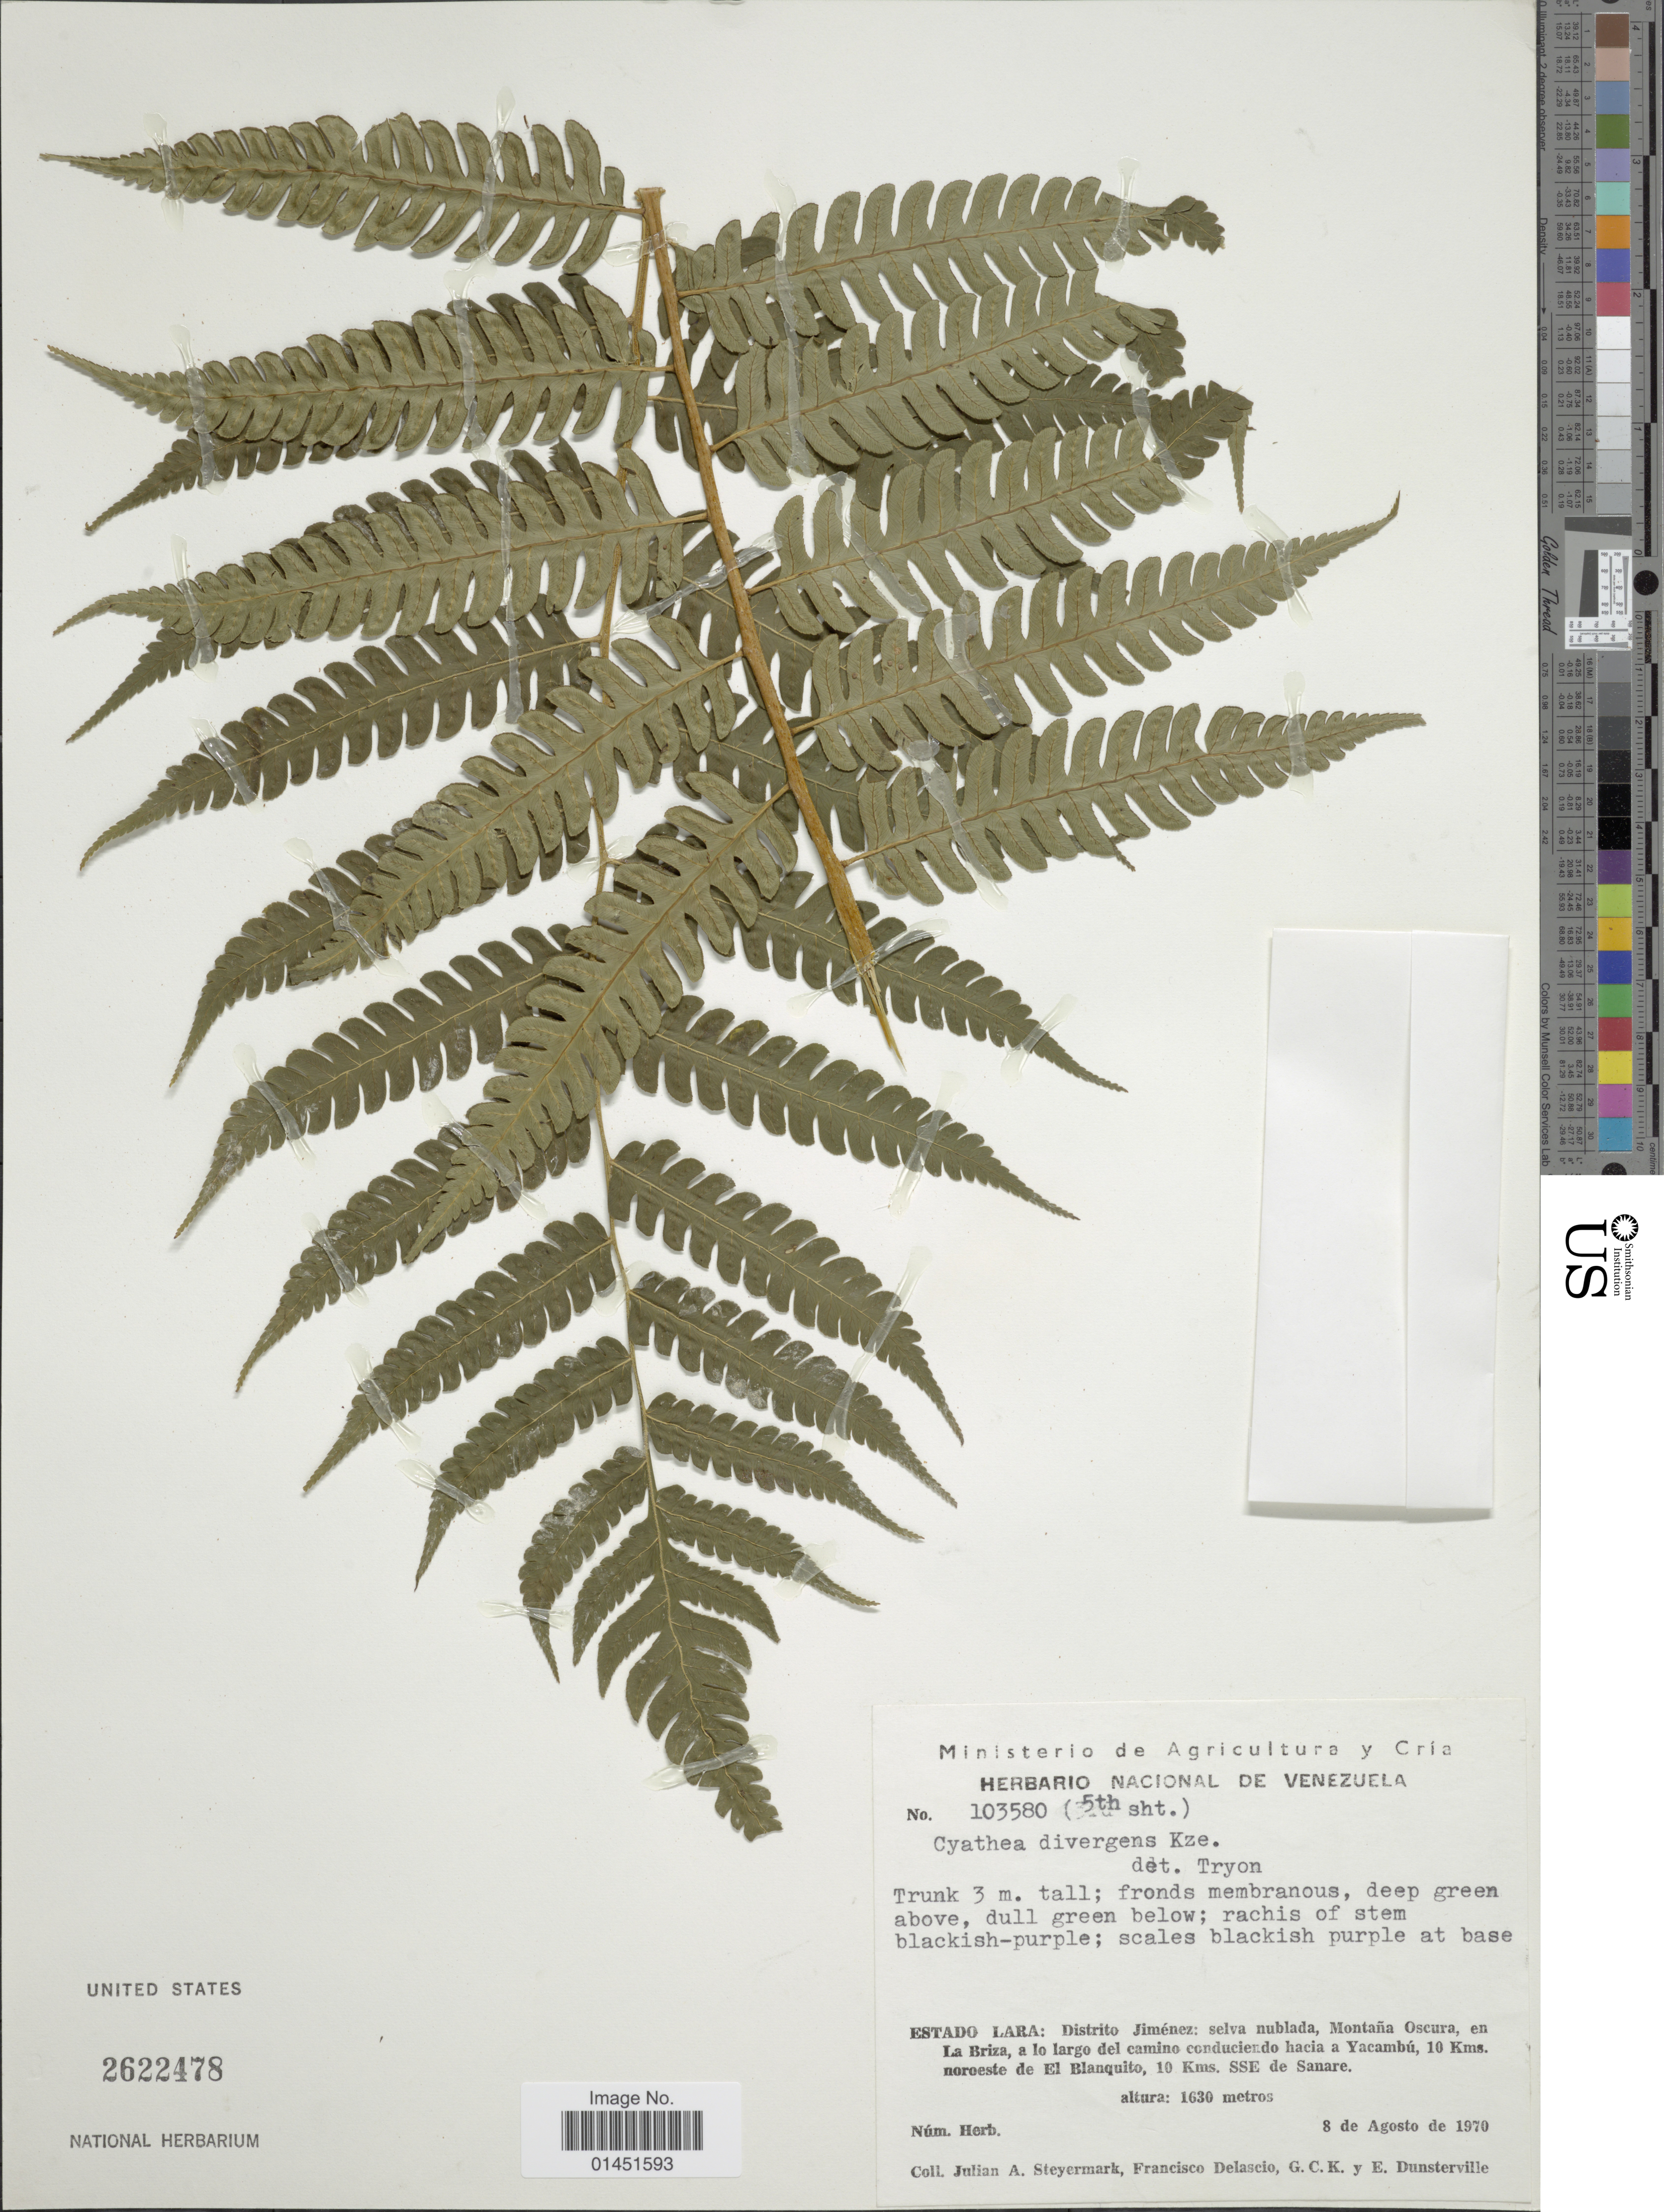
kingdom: Plantae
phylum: Tracheophyta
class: Polypodiopsida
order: Cyatheales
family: Cyatheaceae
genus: Cyathea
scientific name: Cyathea divergens var. divergens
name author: Kunze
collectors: J. Steyermark, F. Delascio C., G. C. K. Dunsterville & E. Dunsterville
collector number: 103580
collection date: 1970-08-08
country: Venezuela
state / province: Lara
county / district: Jiménez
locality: Distrito JimenezL selva nublada, Montana Oscura, en La Briza, a lo largo del camino conduciendo hacia a Yacambu, 10 kms. noroeste de El Blanquito, 10 kms. SSE de Sanare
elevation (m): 1630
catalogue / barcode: US 2622478